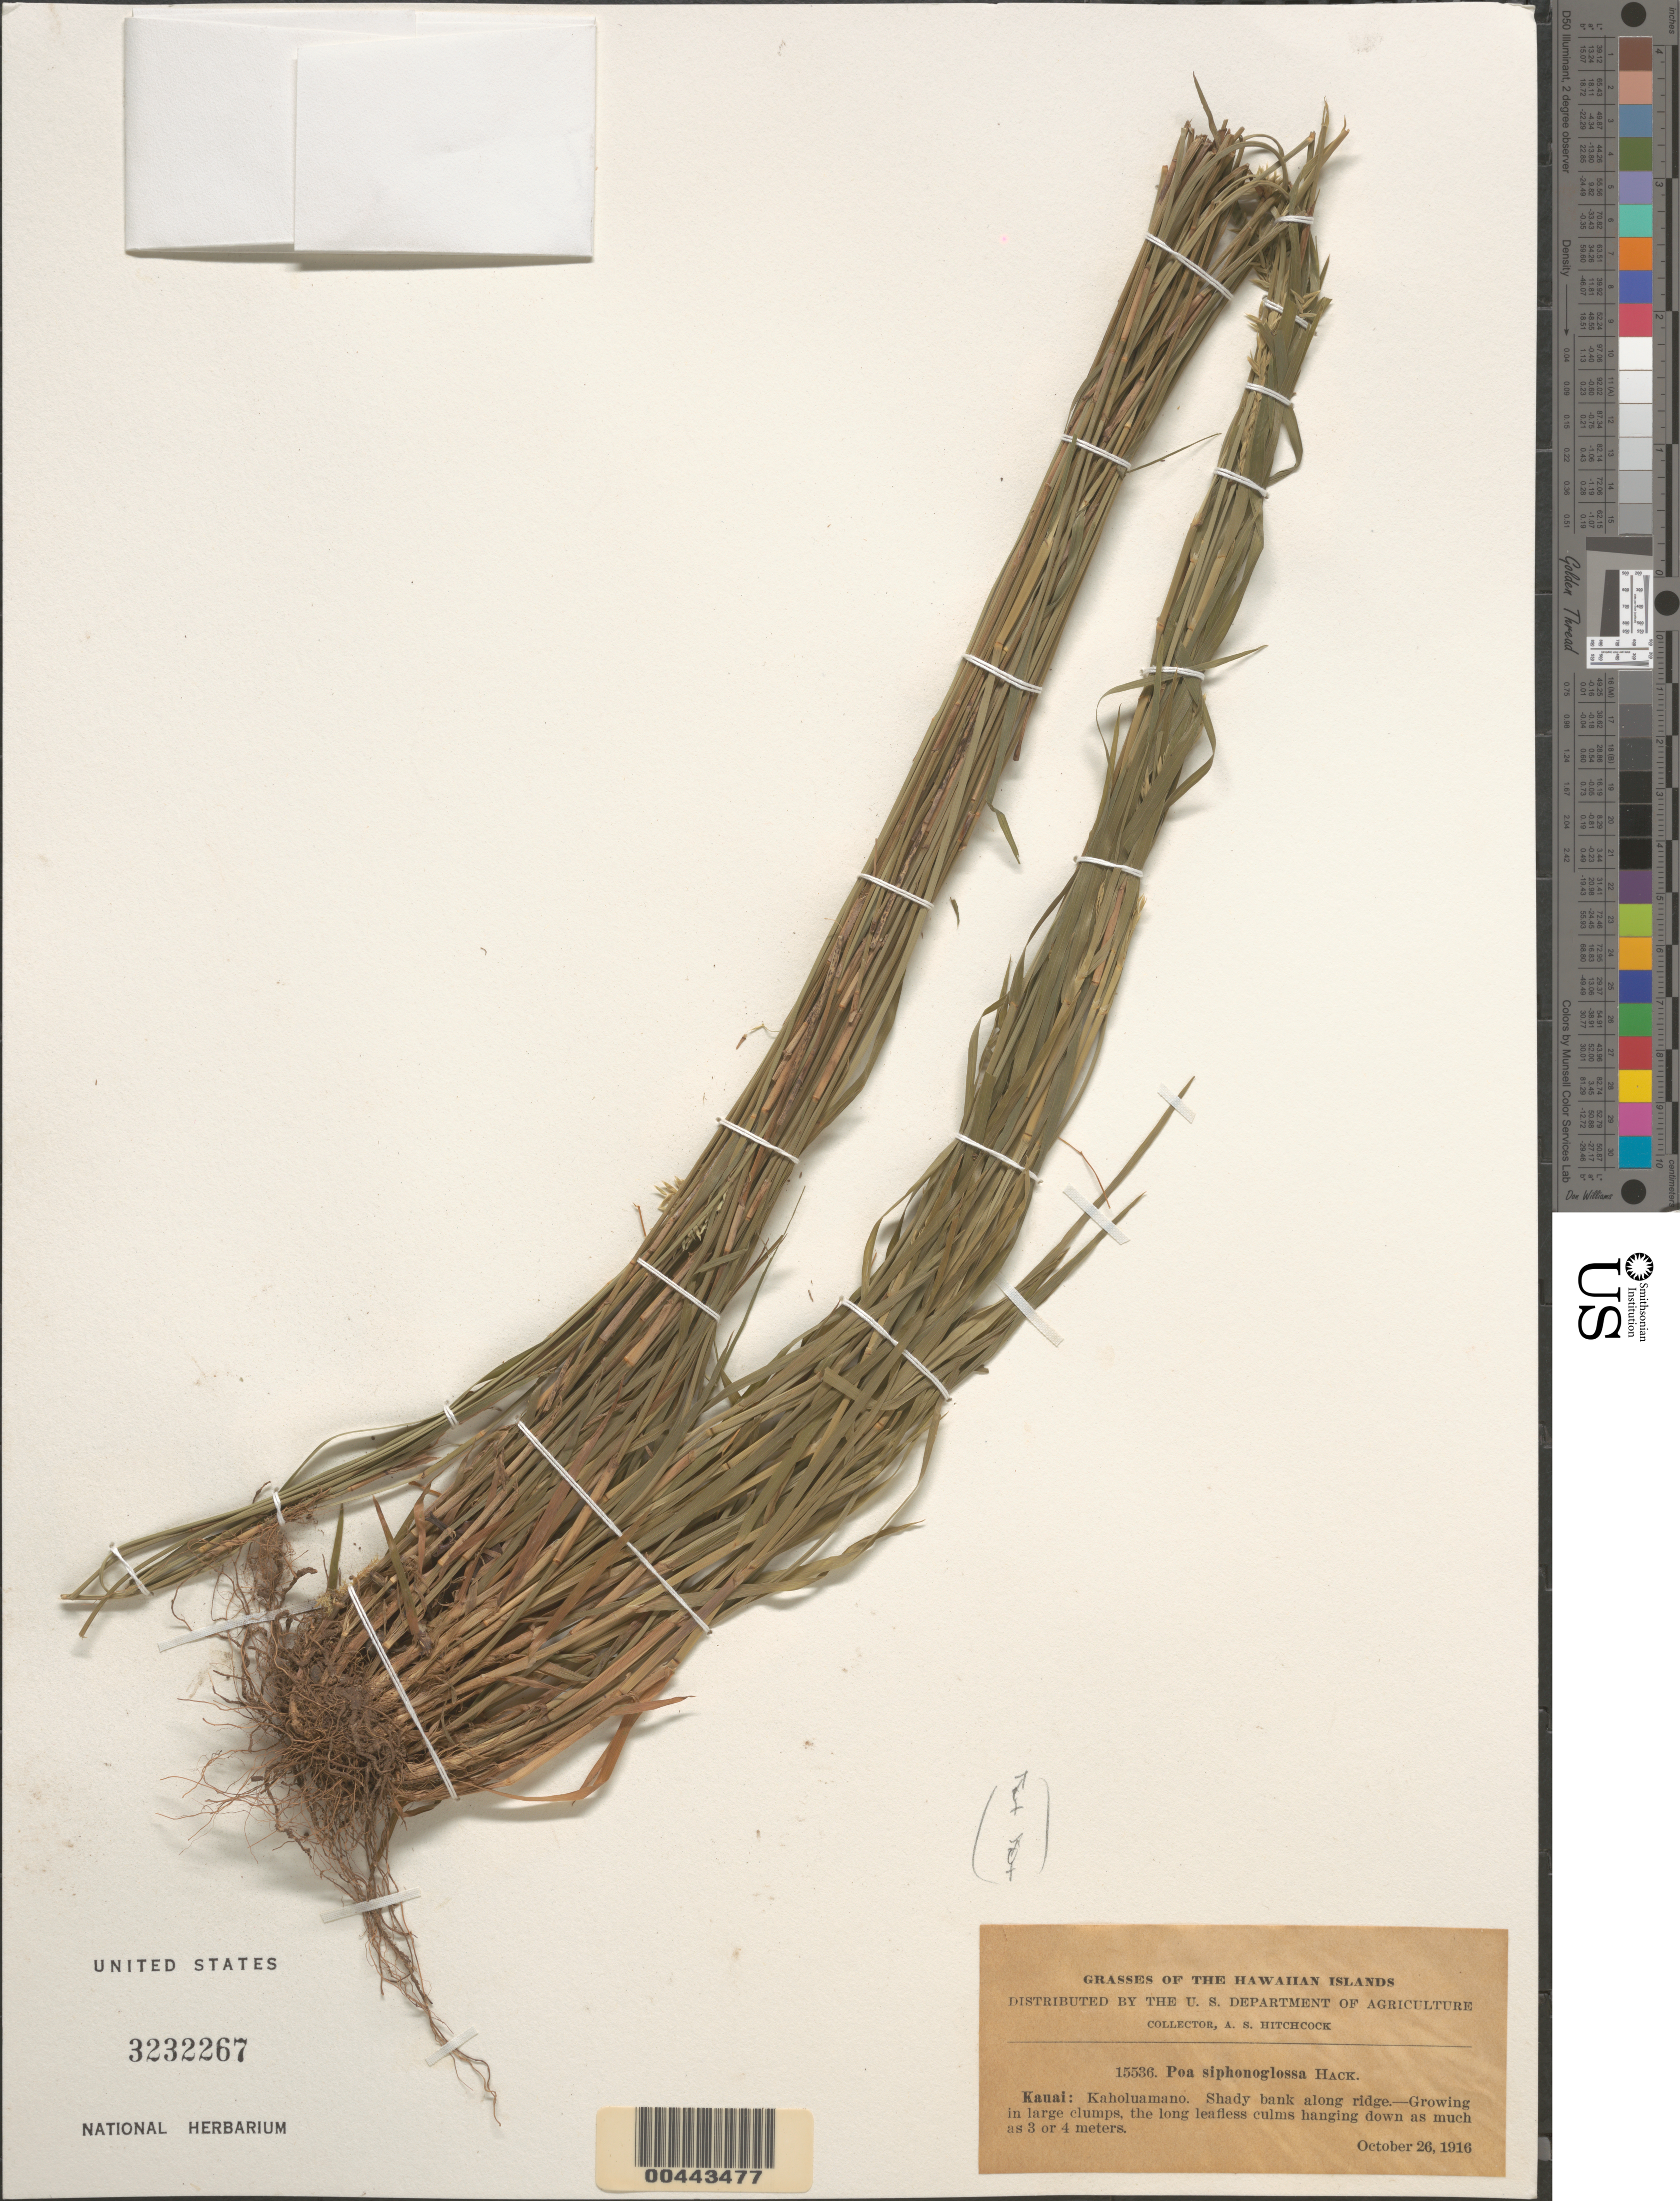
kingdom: Plantae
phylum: Tracheophyta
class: Liliopsida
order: Poales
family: Poaceae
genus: Poa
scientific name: Poa siphonoglossa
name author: Hack.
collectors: A. S. Hitchcock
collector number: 15536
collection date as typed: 26 Oct 1916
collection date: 1916-10-26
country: United States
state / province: Hawaii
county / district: Kauai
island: Kaua'i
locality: Kaholuamano, shady bank along ridge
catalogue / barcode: US 3232267